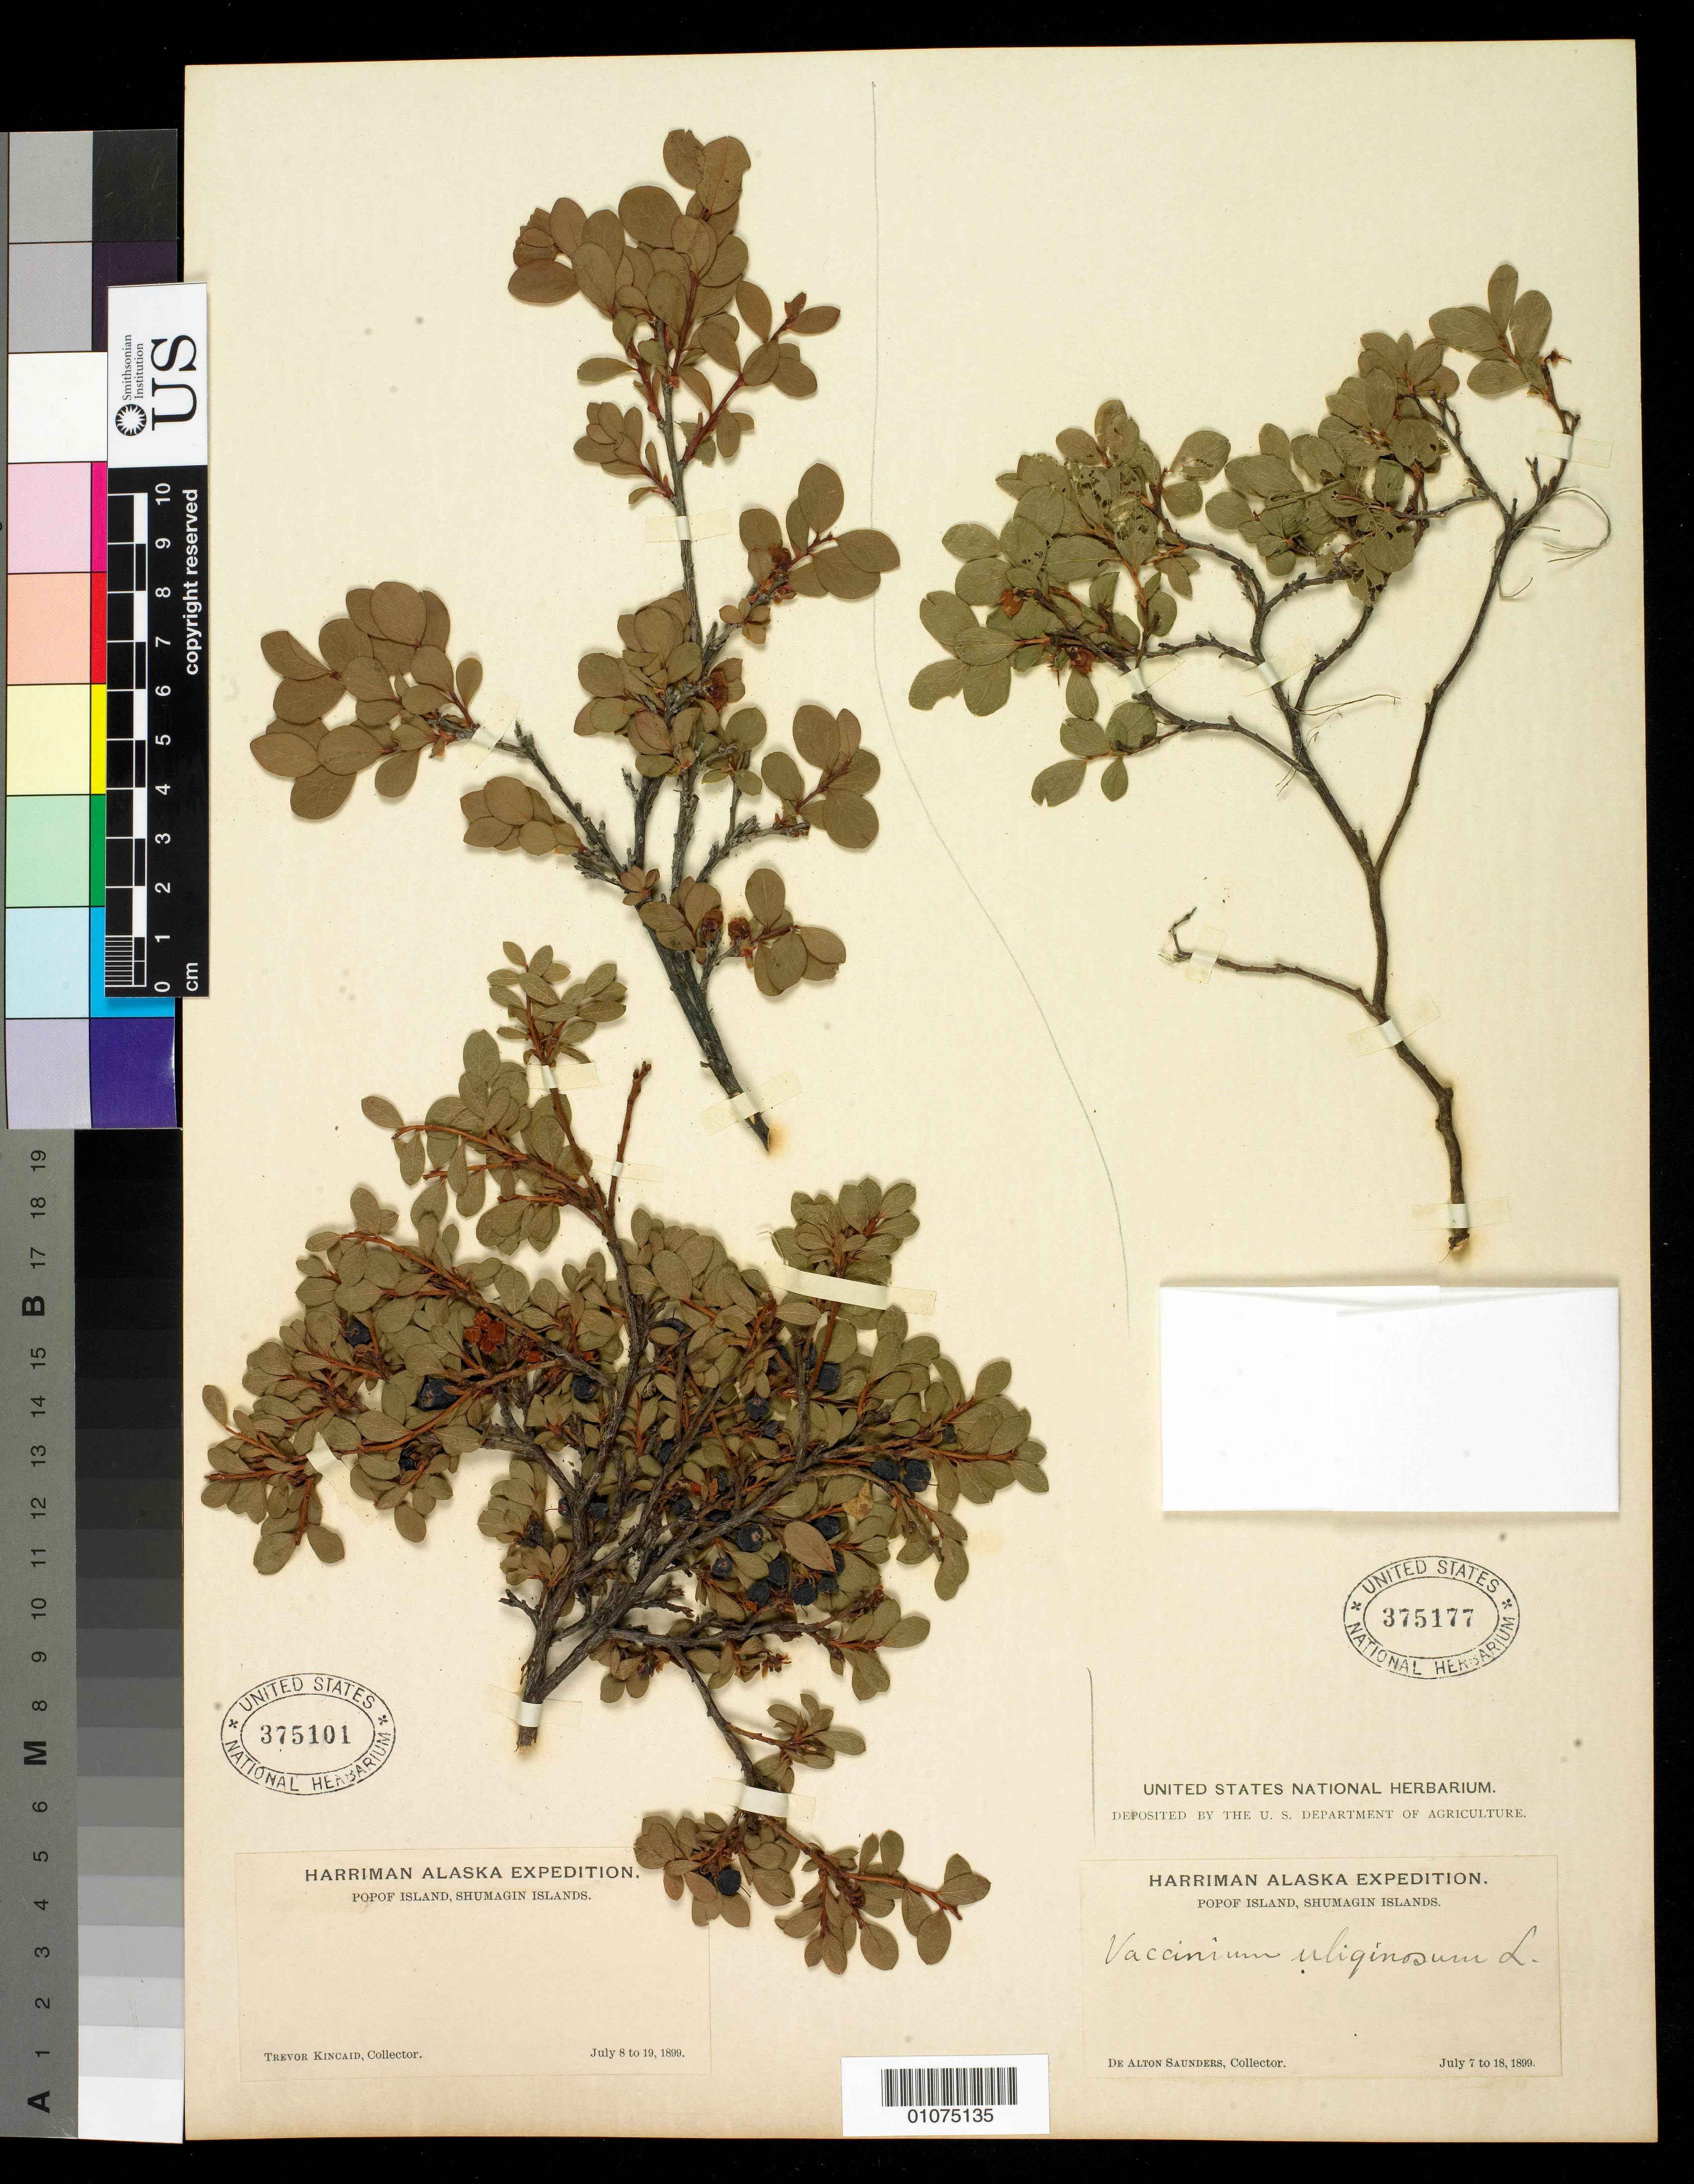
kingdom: Plantae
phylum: Tracheophyta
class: Magnoliopsida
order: Ericales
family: Ericaceae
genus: Vaccinium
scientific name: Vaccinium uliginosum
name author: L.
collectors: D. A. Saunders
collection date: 1899-07-07/1899-07-18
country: United States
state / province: Alaska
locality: Popof Island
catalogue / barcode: US 375177